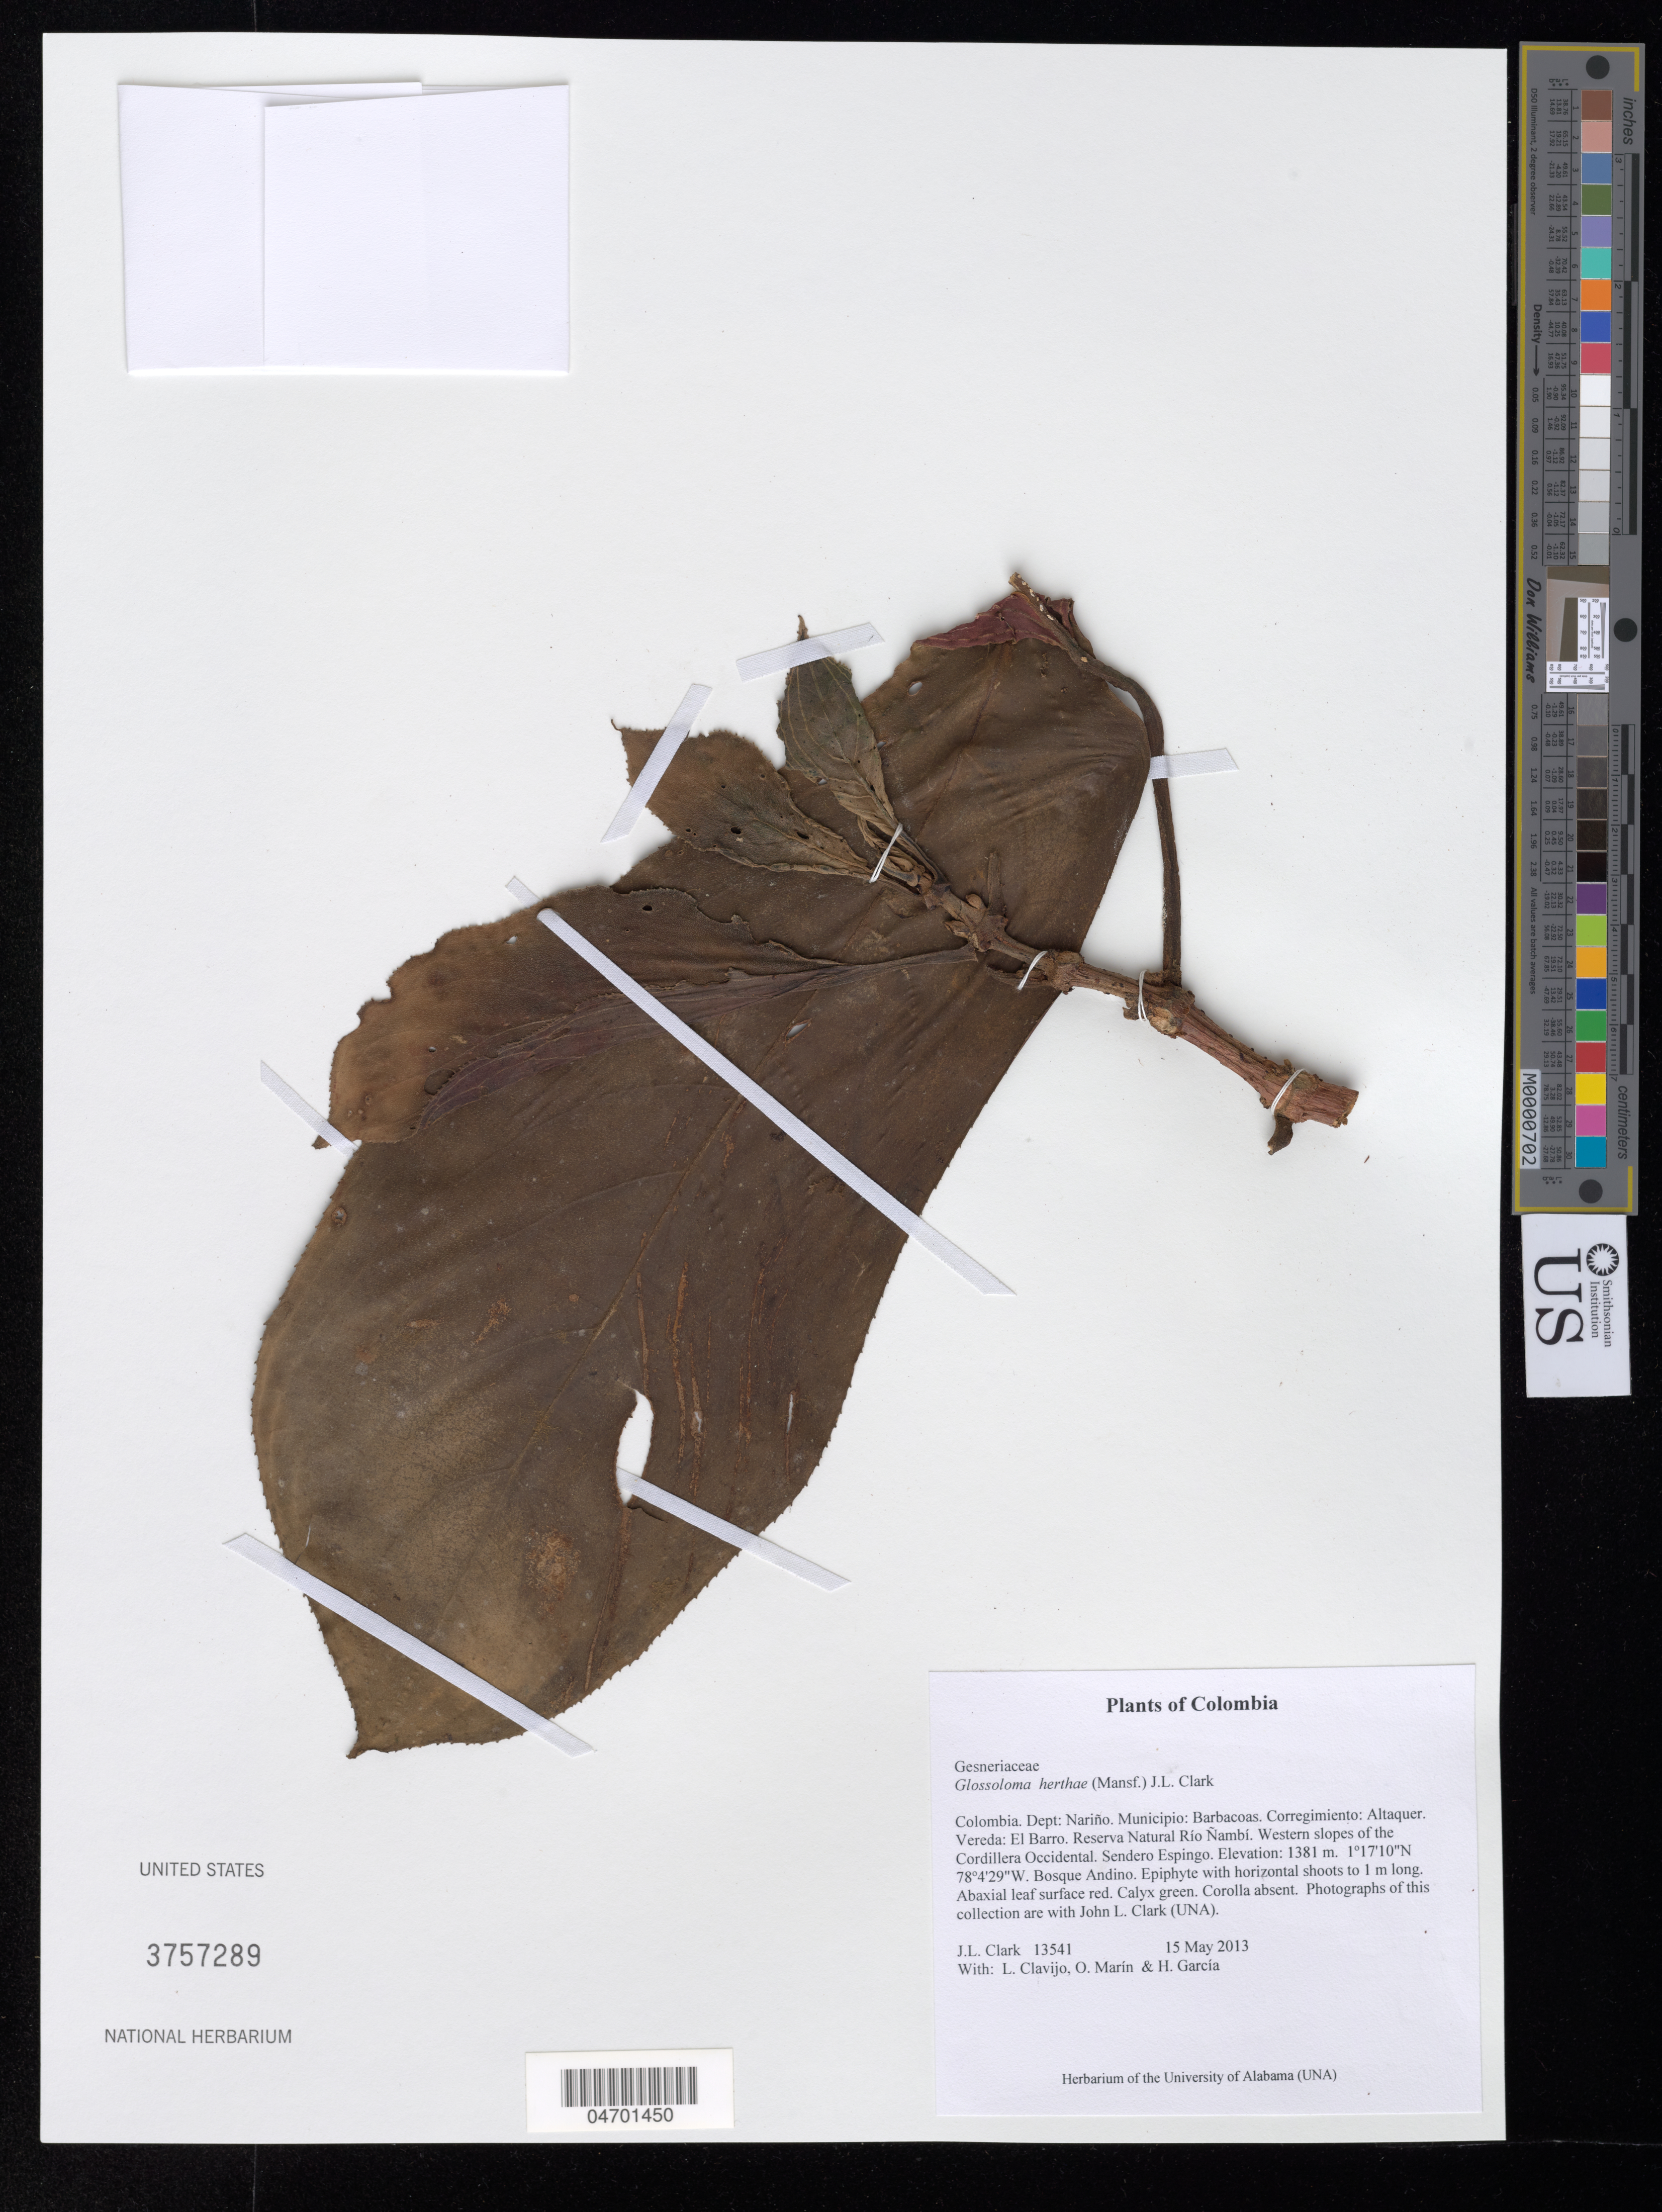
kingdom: Plantae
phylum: Tracheophyta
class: Magnoliopsida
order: Lamiales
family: Gesneriaceae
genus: Glossoloma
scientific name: Glossoloma herthae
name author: (Mansf.) J.L. Clark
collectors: J. L. Clark, L. Clavijo, J. Howieson & H. Garcia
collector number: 13541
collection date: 2013-05-15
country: Colombia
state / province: Nariño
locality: Dept: Nariño. Municipio: Barbacoas. Corregimiento: Altaquer. Vereda: El Barro. Reserva Natural Río Ñambí. Western slopes of the Cordillera Occidental. Sendero Espingo.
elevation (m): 1381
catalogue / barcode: US 3757289